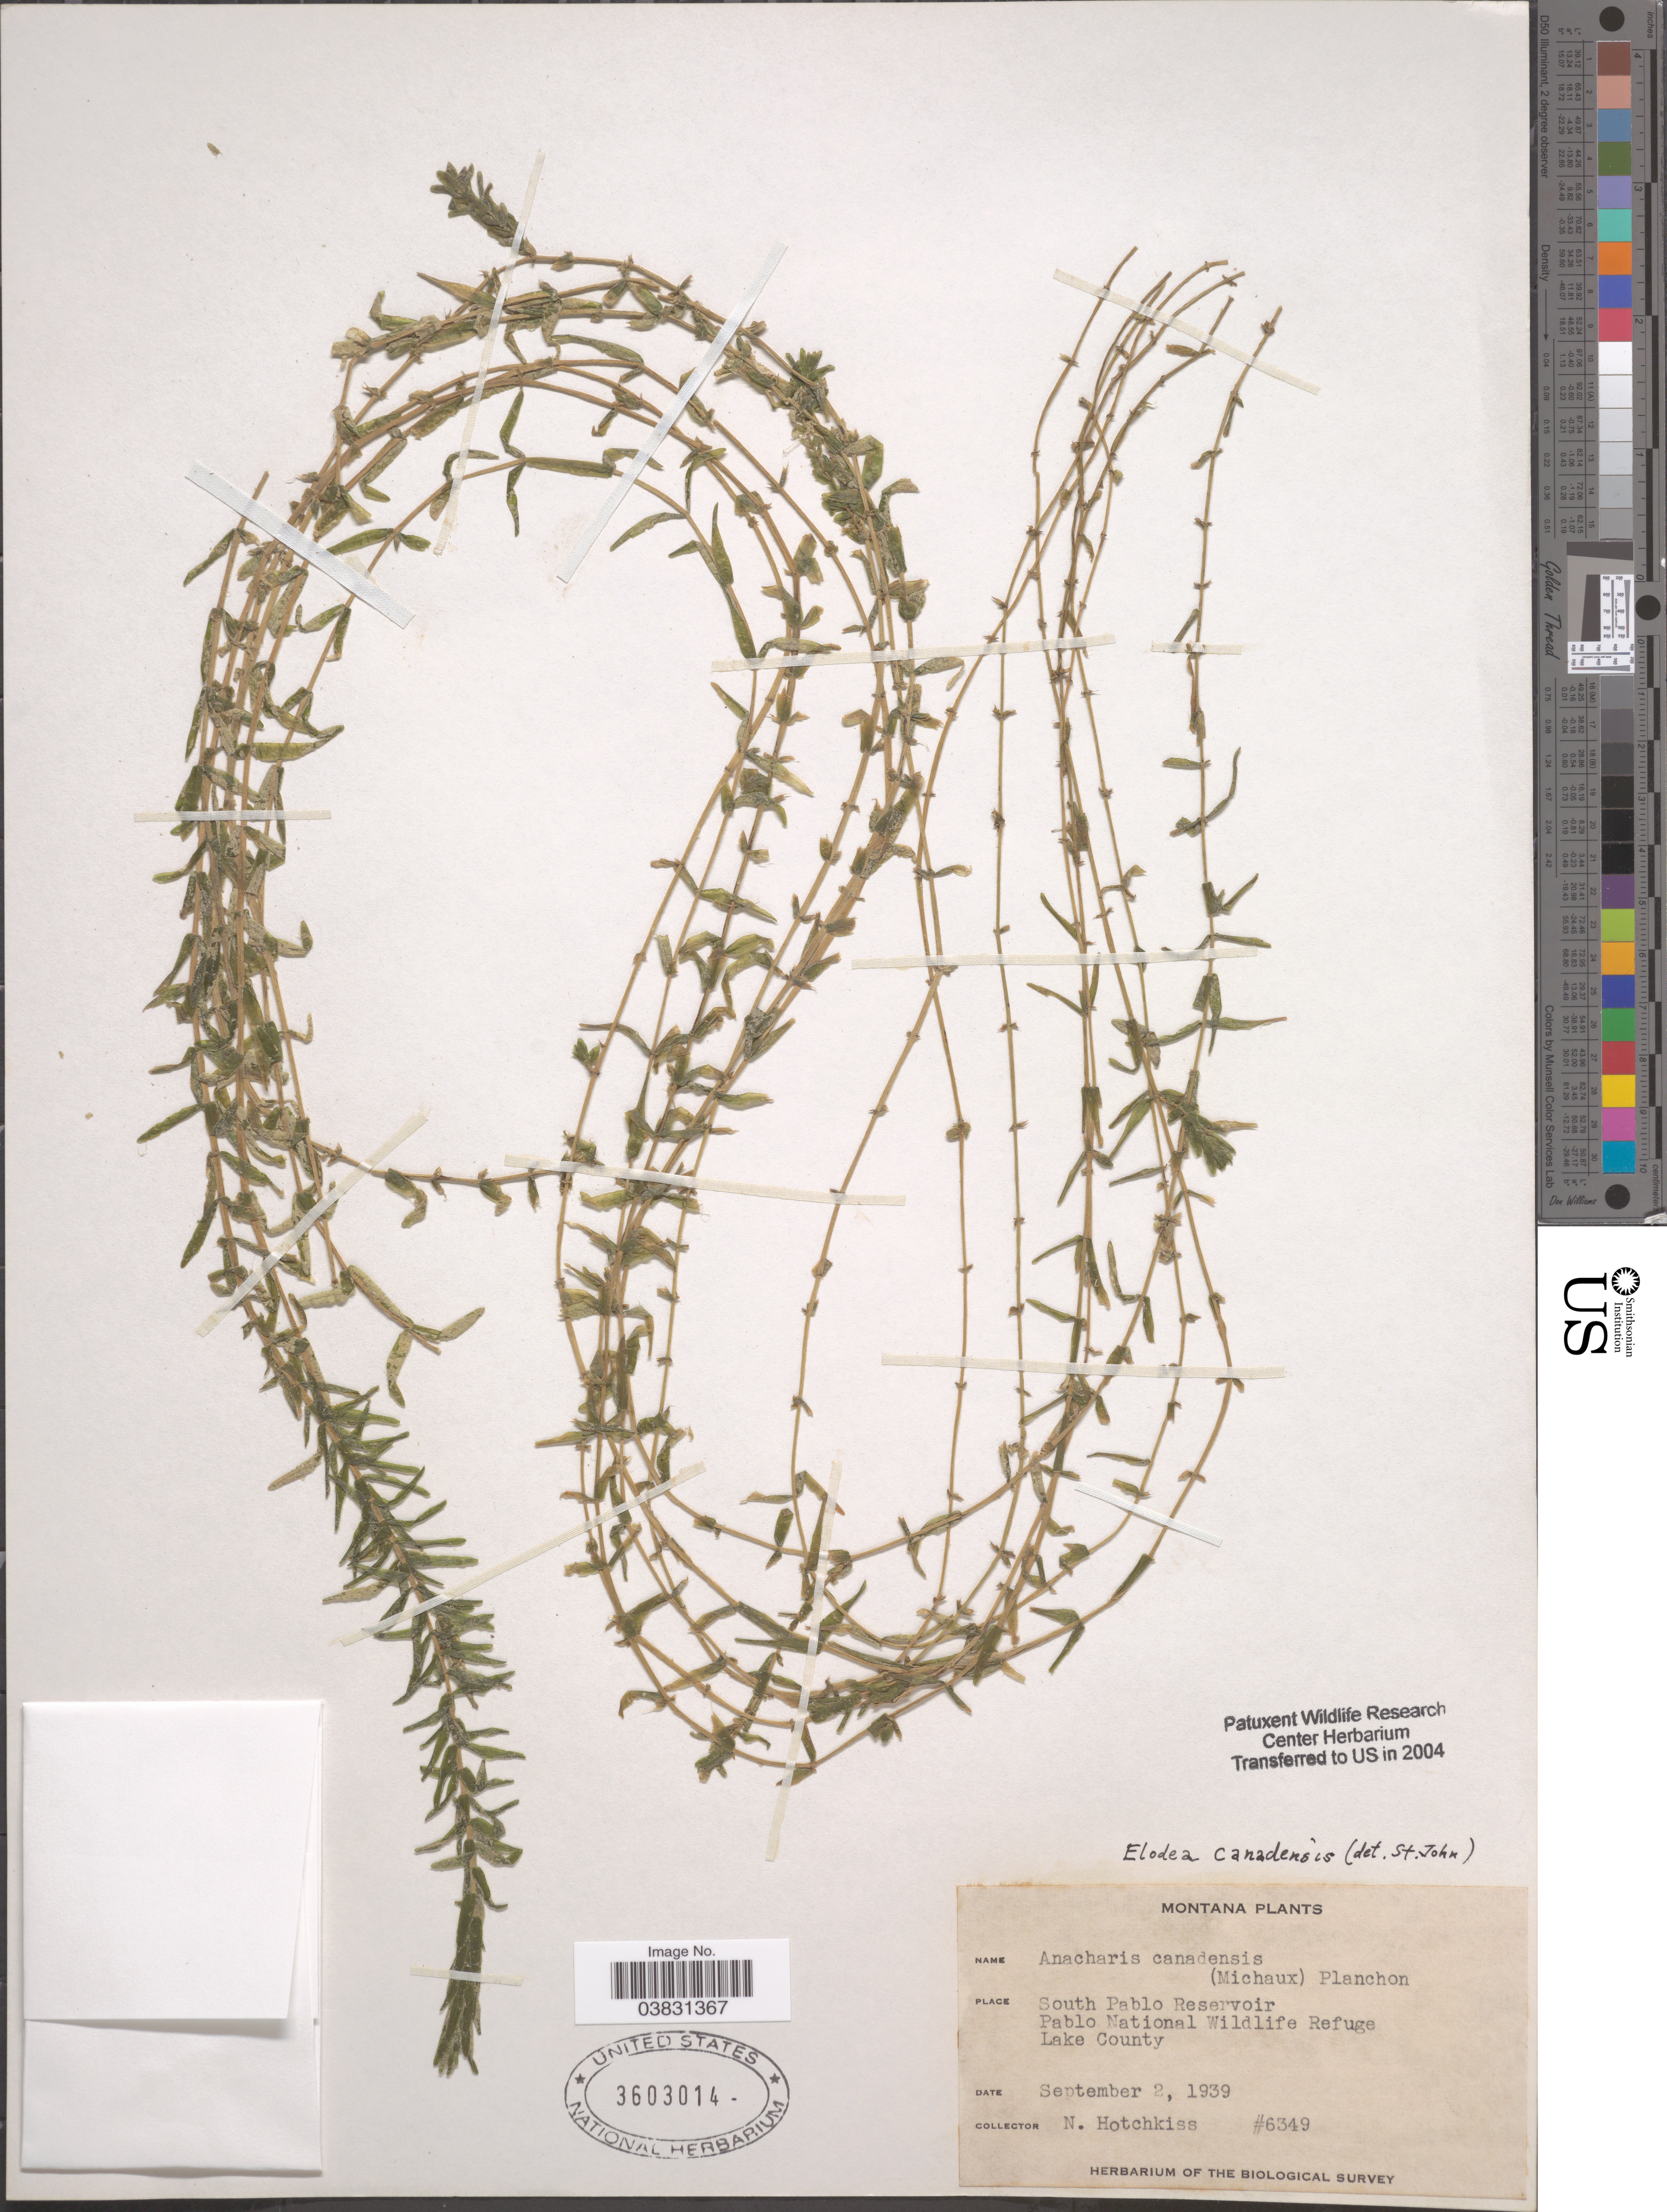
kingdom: Plantae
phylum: Tracheophyta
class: Liliopsida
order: Alismatales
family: Hydrocharitaceae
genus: Elodea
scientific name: Elodea canadensis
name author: Michx.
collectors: N. Hotchkiss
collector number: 6349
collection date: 1939-09-02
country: United States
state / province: Montana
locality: South Pablo Reservoir. Pablo National Wildlife Refuge. Lake County.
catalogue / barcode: US 3603014